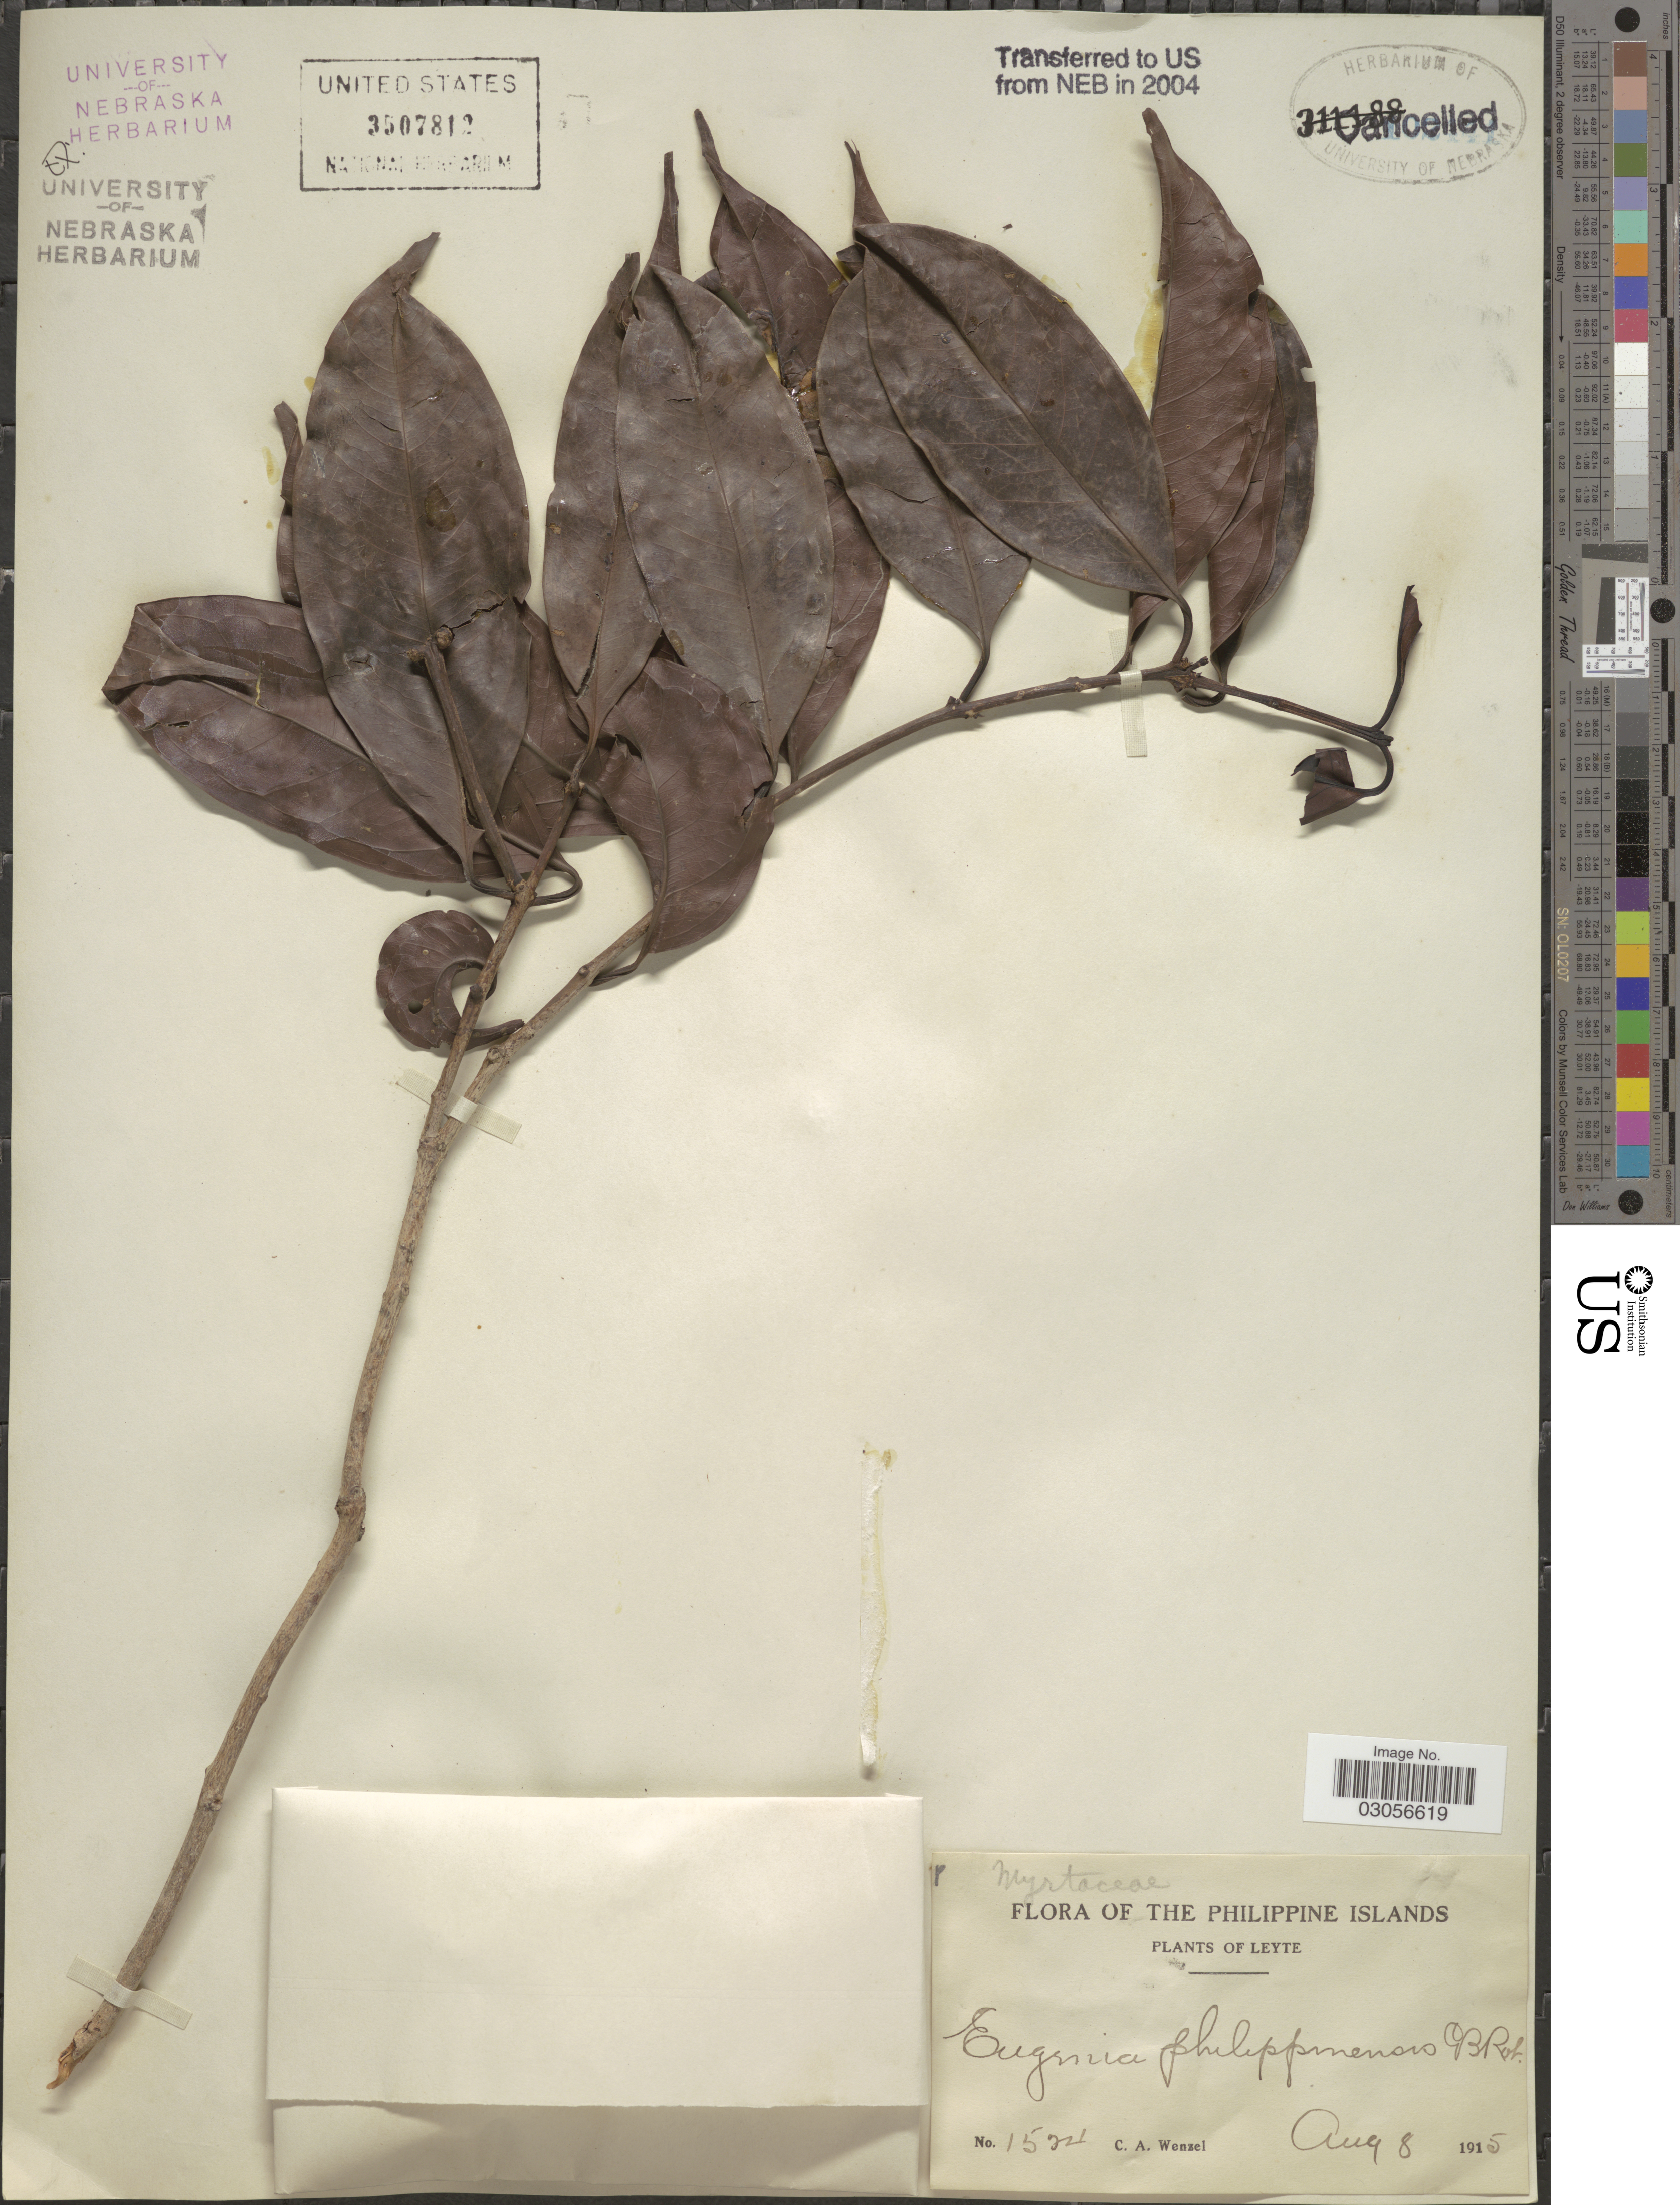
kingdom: Plantae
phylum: Tracheophyta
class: Magnoliopsida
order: Myrtales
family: Myrtaceae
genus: Syzygium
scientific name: Syzygium philippinense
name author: (C.B. Rob.) Merr.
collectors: C. Wenzel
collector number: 1524*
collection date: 1915-08-08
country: Philippines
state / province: Eastern Visayas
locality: Philippine Islands. Leyte.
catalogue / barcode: US 3507812